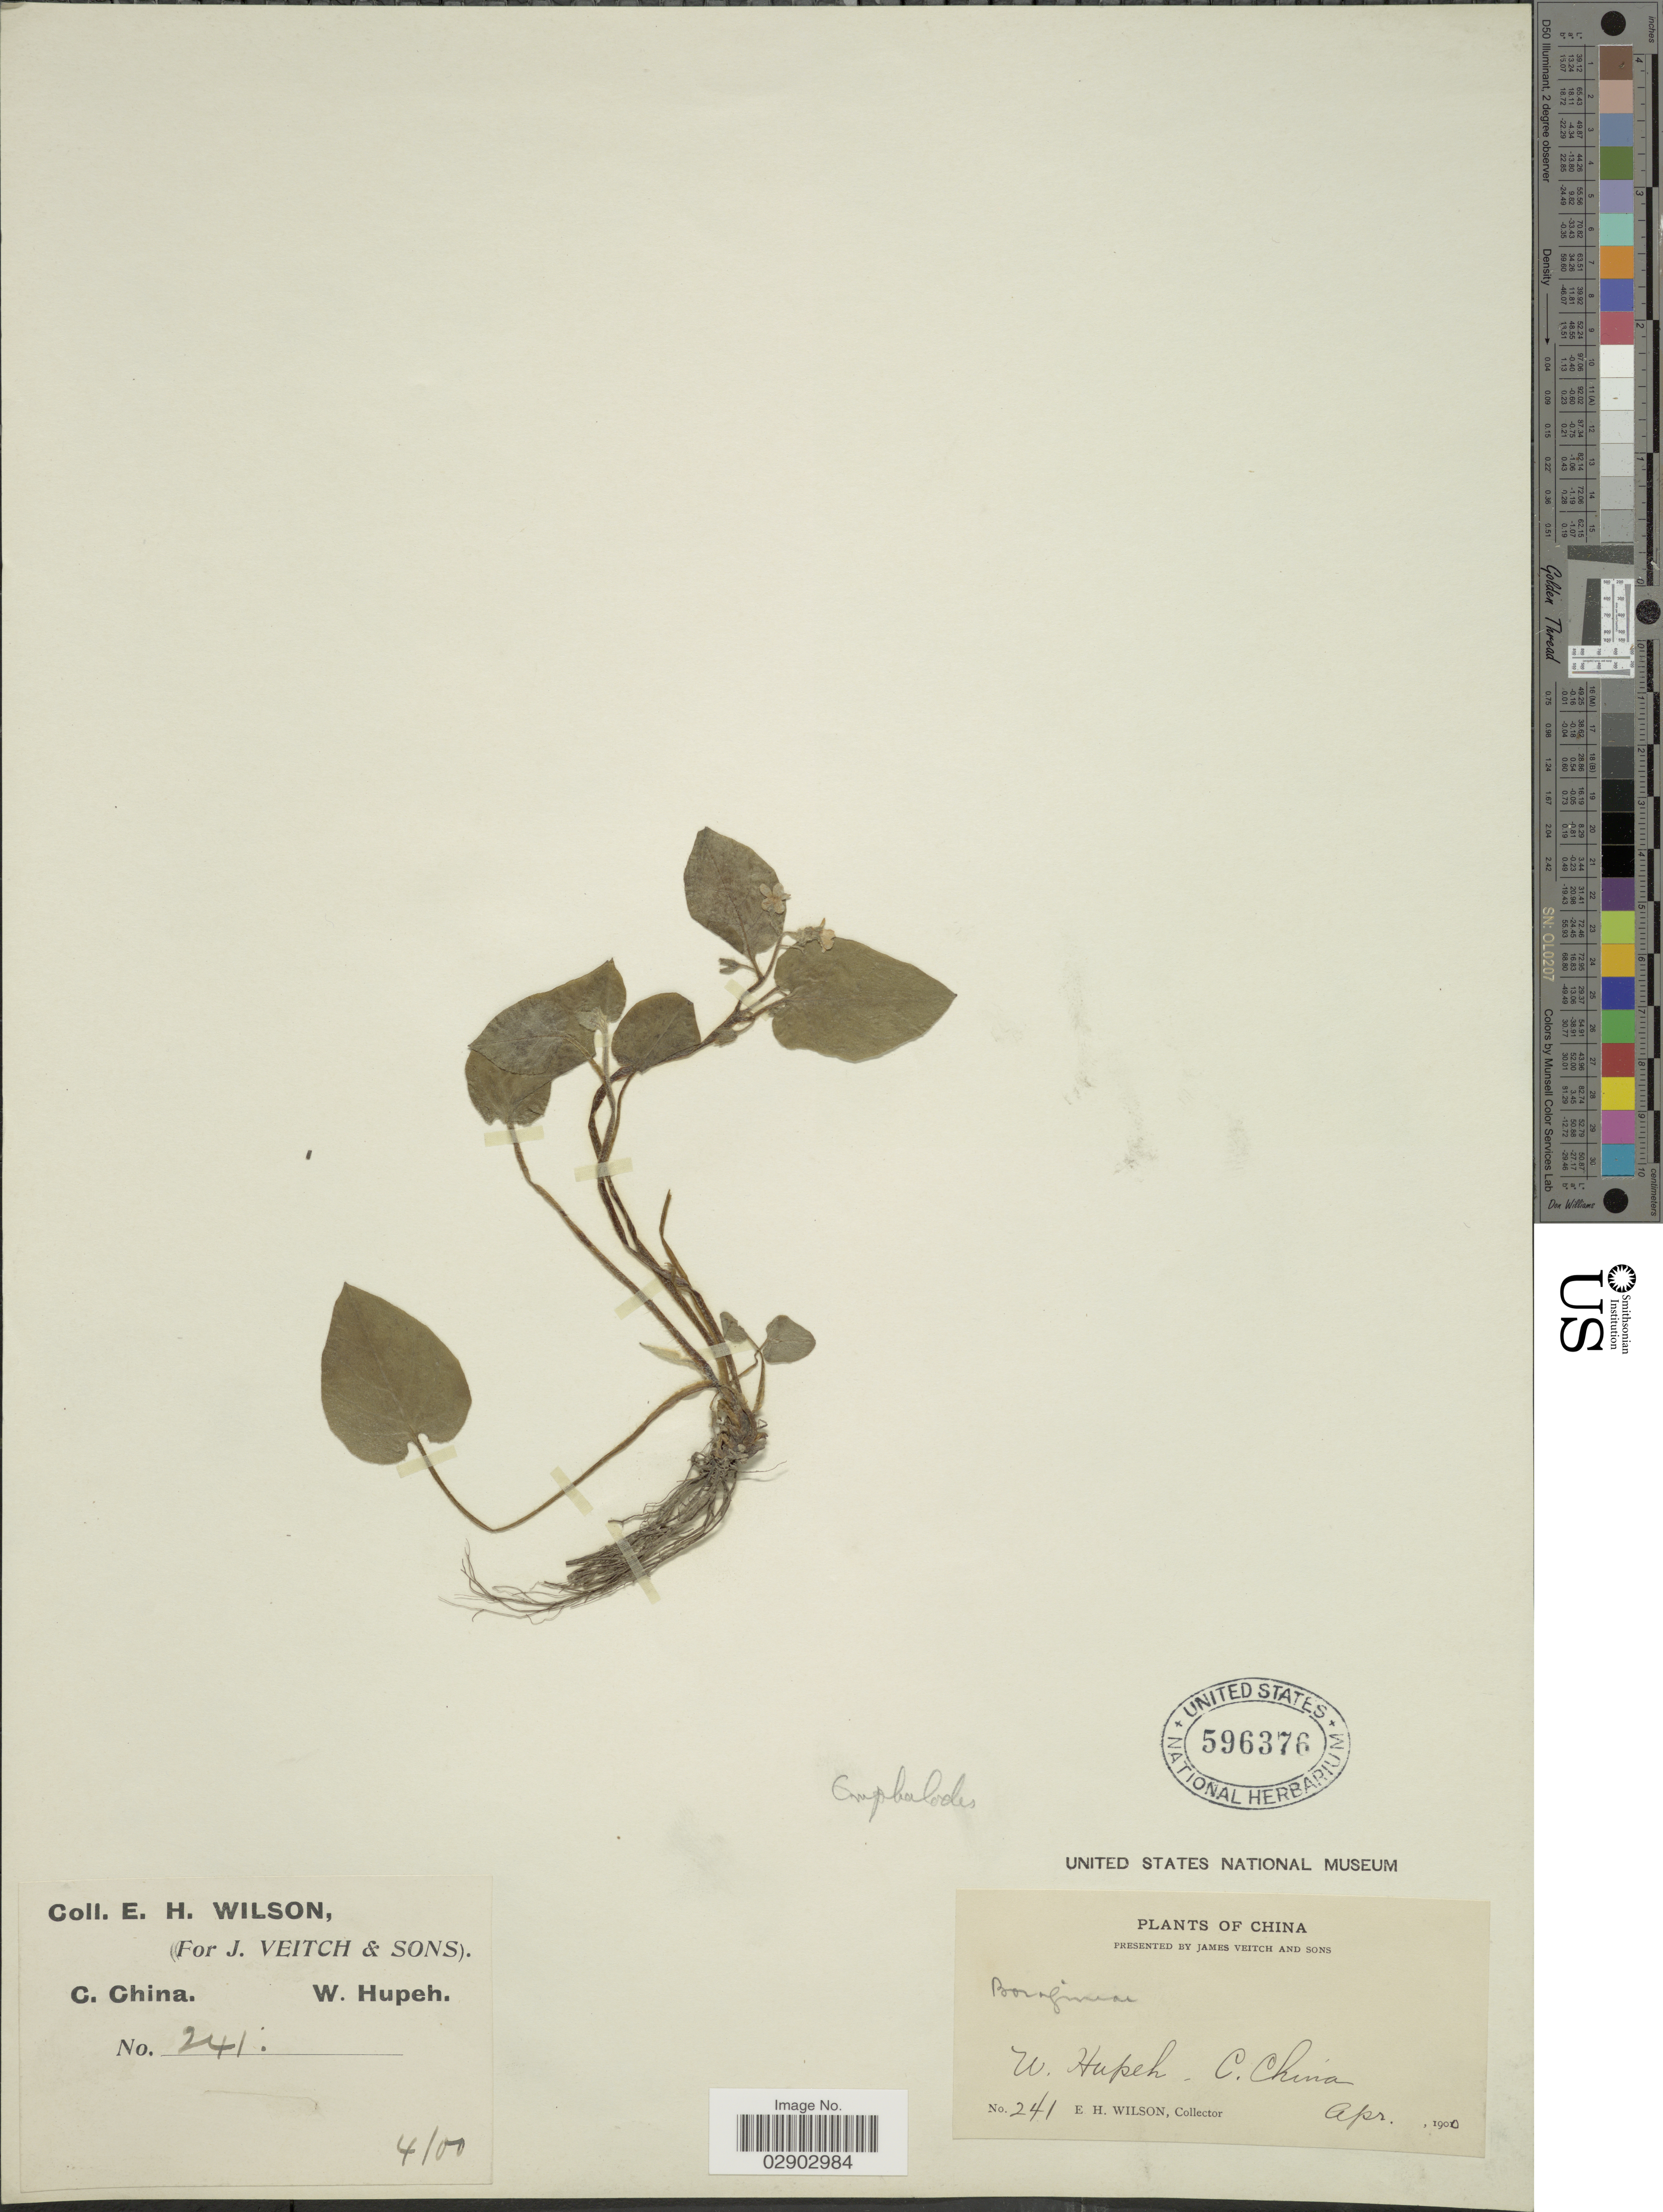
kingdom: Plantae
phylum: Tracheophyta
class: Magnoliopsida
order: Boraginales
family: Boraginaceae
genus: Omphalodes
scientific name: Omphalodes sp.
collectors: E. Wilson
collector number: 241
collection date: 1900-04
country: China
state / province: Hubei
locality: C. China. W. Hupeh.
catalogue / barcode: US 596376